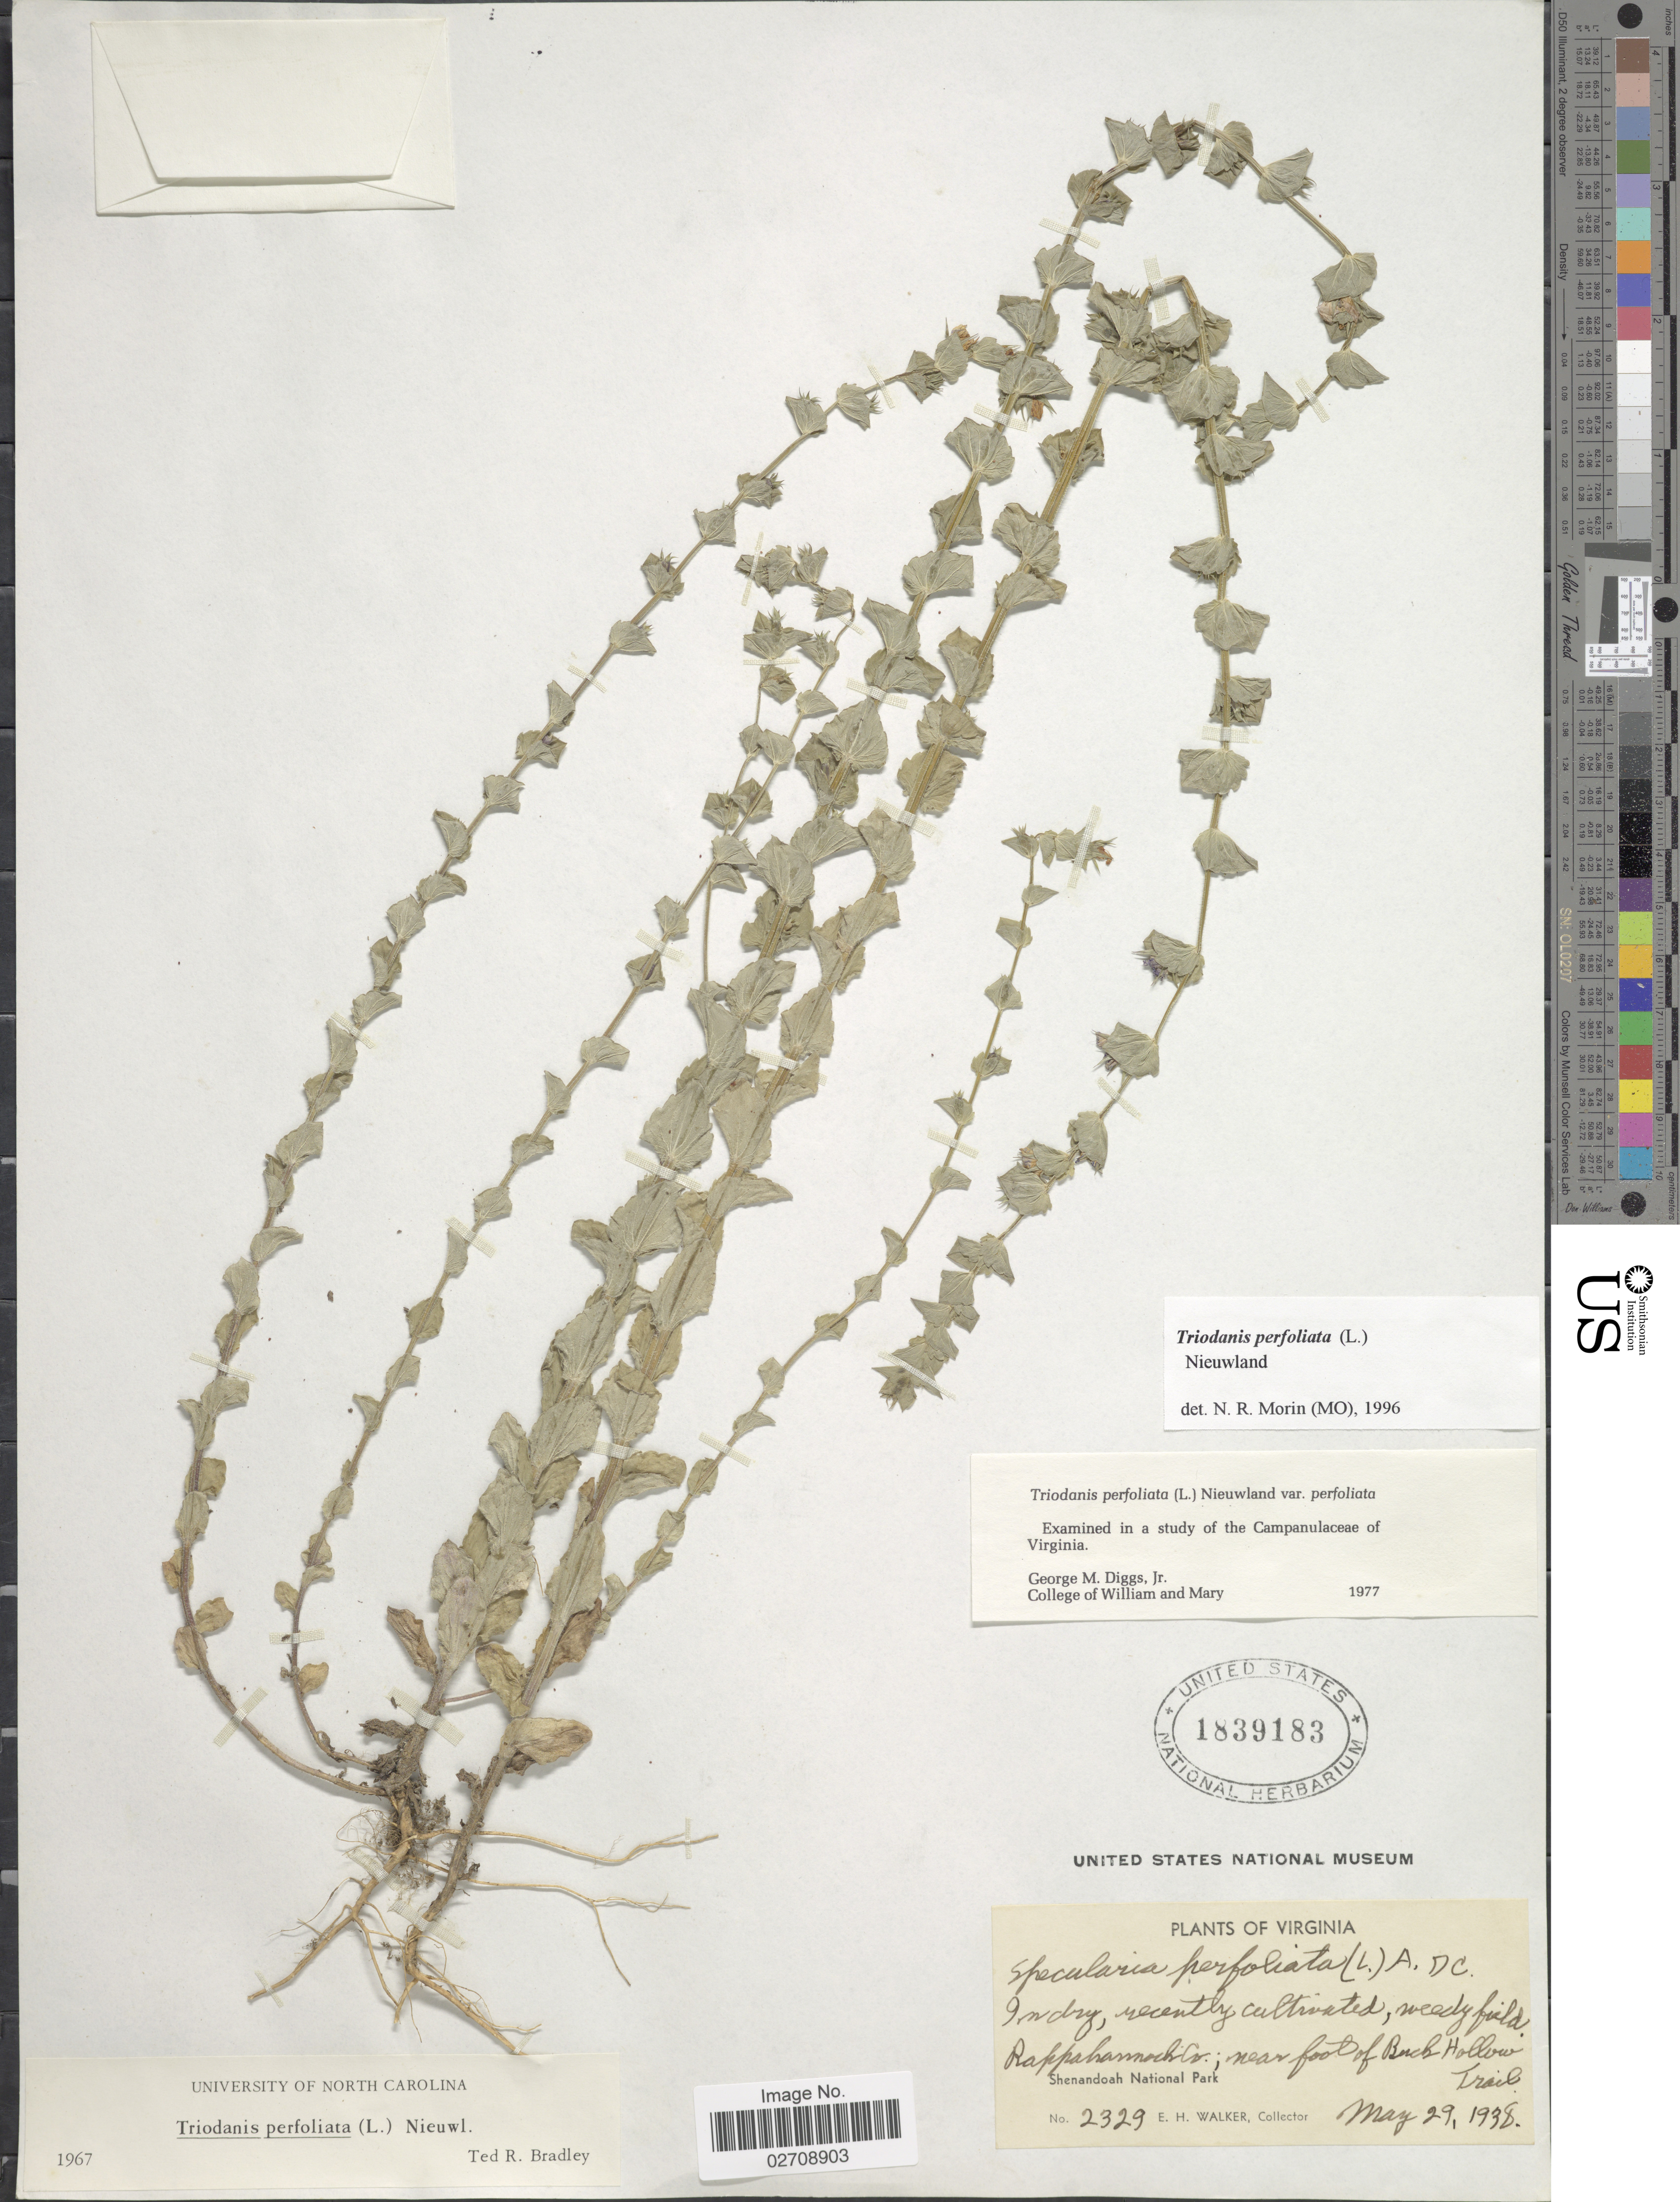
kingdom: Plantae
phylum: Tracheophyta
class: Magnoliopsida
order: Asterales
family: Campanulaceae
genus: Triodanis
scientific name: Triodanis perfoliata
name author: (L.) Nieuwl.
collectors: E. H. Walker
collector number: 2329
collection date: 1938-05-29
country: United States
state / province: Virginia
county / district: Rappahannock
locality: Near foot of Buch Hollow Trail, Shenandoah National Park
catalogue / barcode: US 1839183